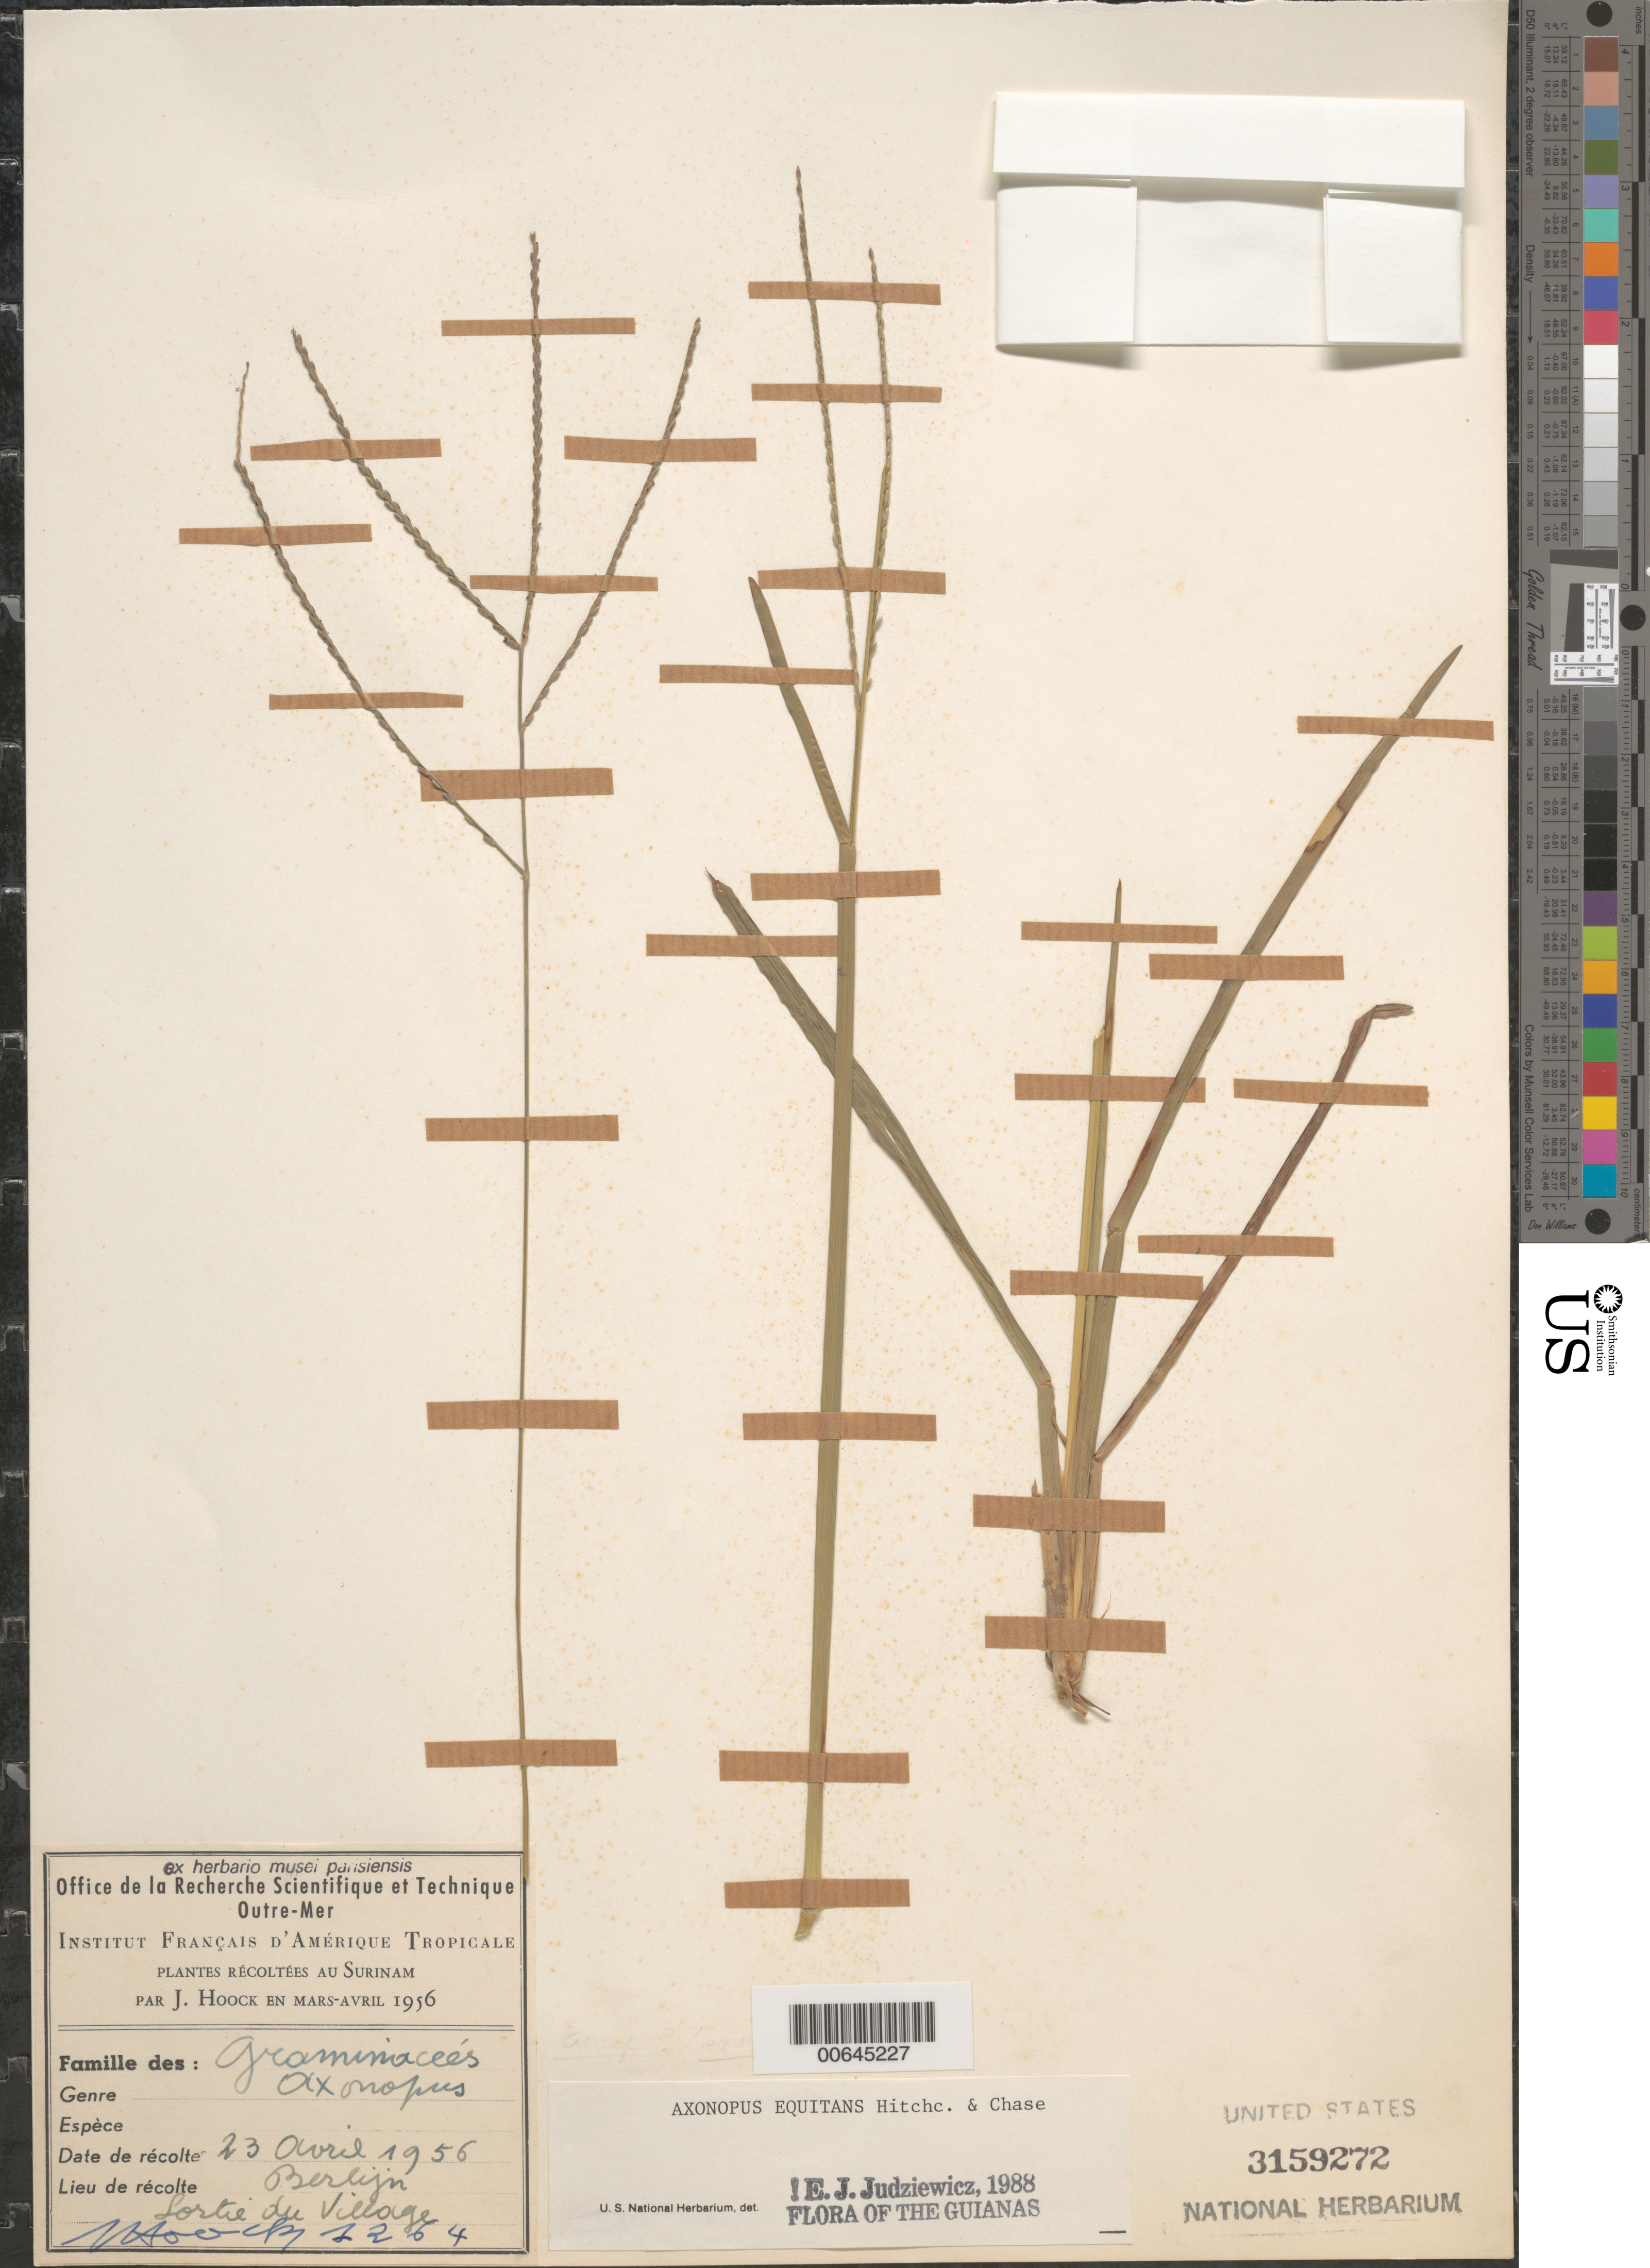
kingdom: Plantae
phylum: Tracheophyta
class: Liliopsida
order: Poales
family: Poaceae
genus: Axonopus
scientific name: Axonopus equitans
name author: Hitchc. & Chase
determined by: Judziewicz, E. J.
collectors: J. Hoock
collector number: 1264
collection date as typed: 23-Apr-56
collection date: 1956-04-23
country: Suriname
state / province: Para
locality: Berlijn; sortie du village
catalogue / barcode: US 3159272